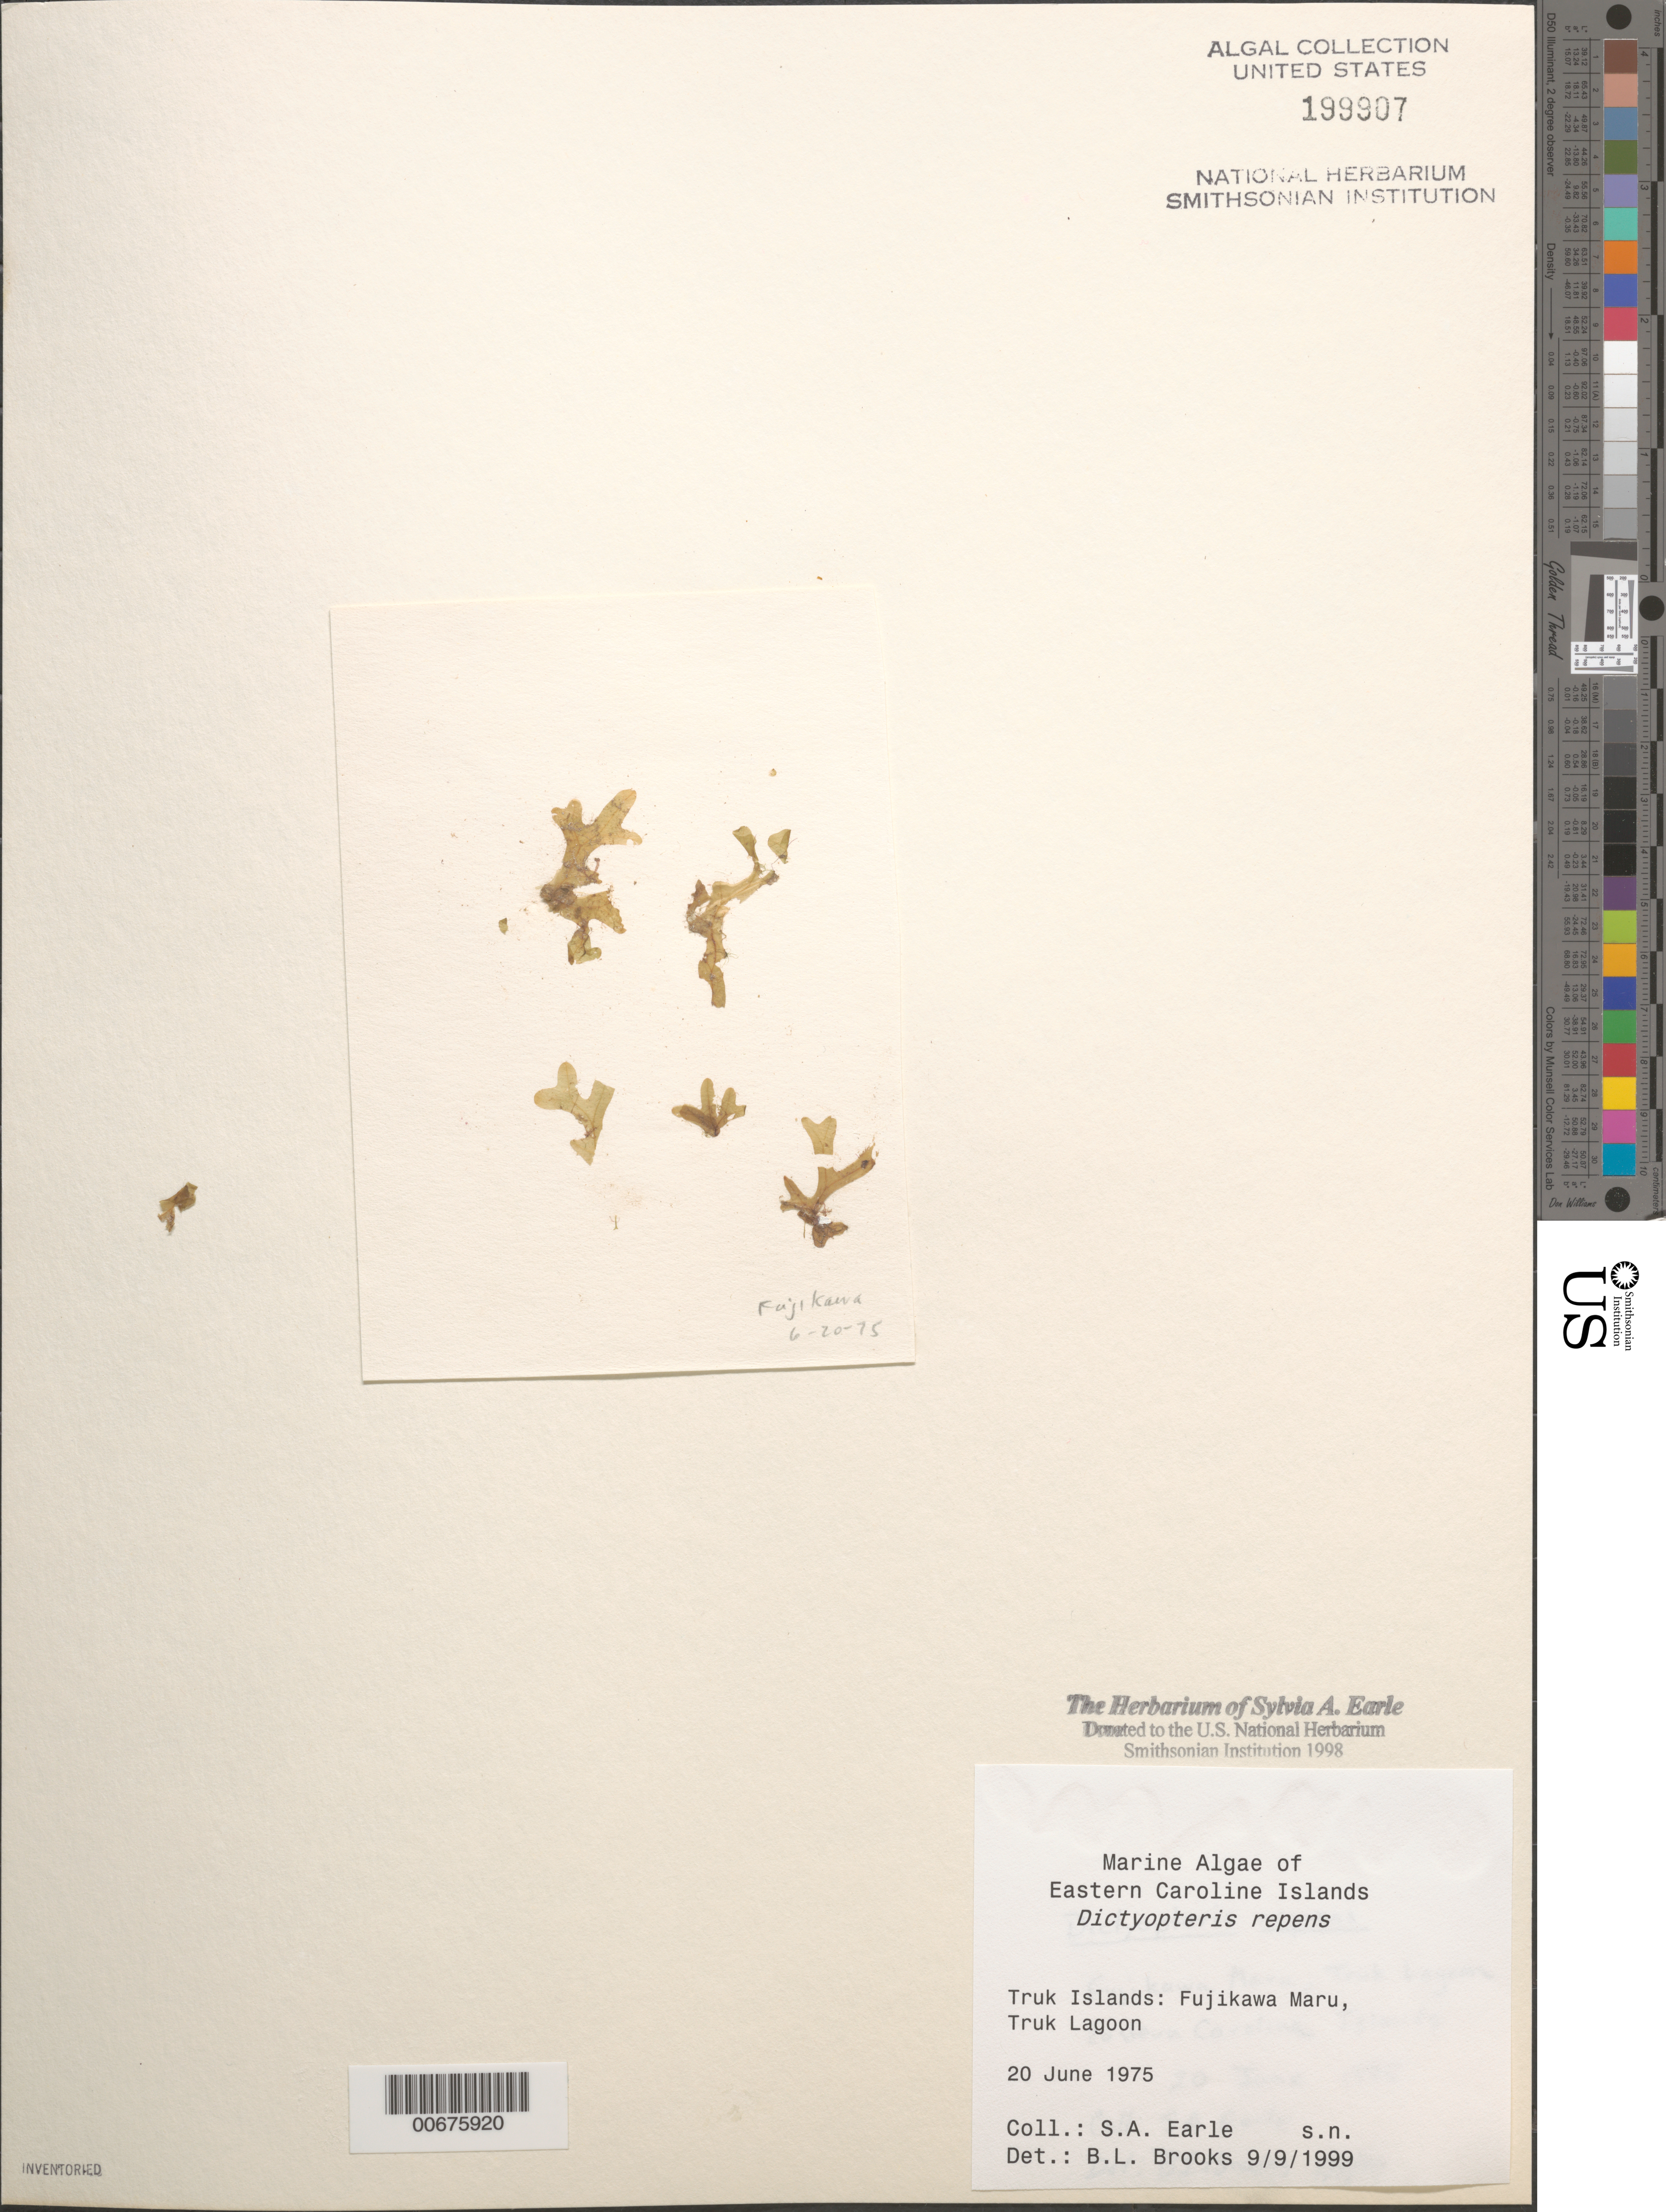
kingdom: Chromista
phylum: Ochrophyta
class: Phaeophyceae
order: Dictyotales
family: Dictyotaceae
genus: Dictyopteris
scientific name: Dictyopteris repens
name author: (Okamura) Børgesen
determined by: Brooks, B. L., (BOT), Smithsonian Institution - National Museum of Natural History (UNITED STATES)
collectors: S. A. Earle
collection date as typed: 20 Jun 1975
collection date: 1975-06-20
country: Micronesia, Federated States of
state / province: Truk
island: Truk (Chuuk) Is.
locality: Chuuk Lagoon (Truk Lagoon), Fujikawa Maru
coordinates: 7 16'N, 151 53.5'E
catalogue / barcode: US 199907